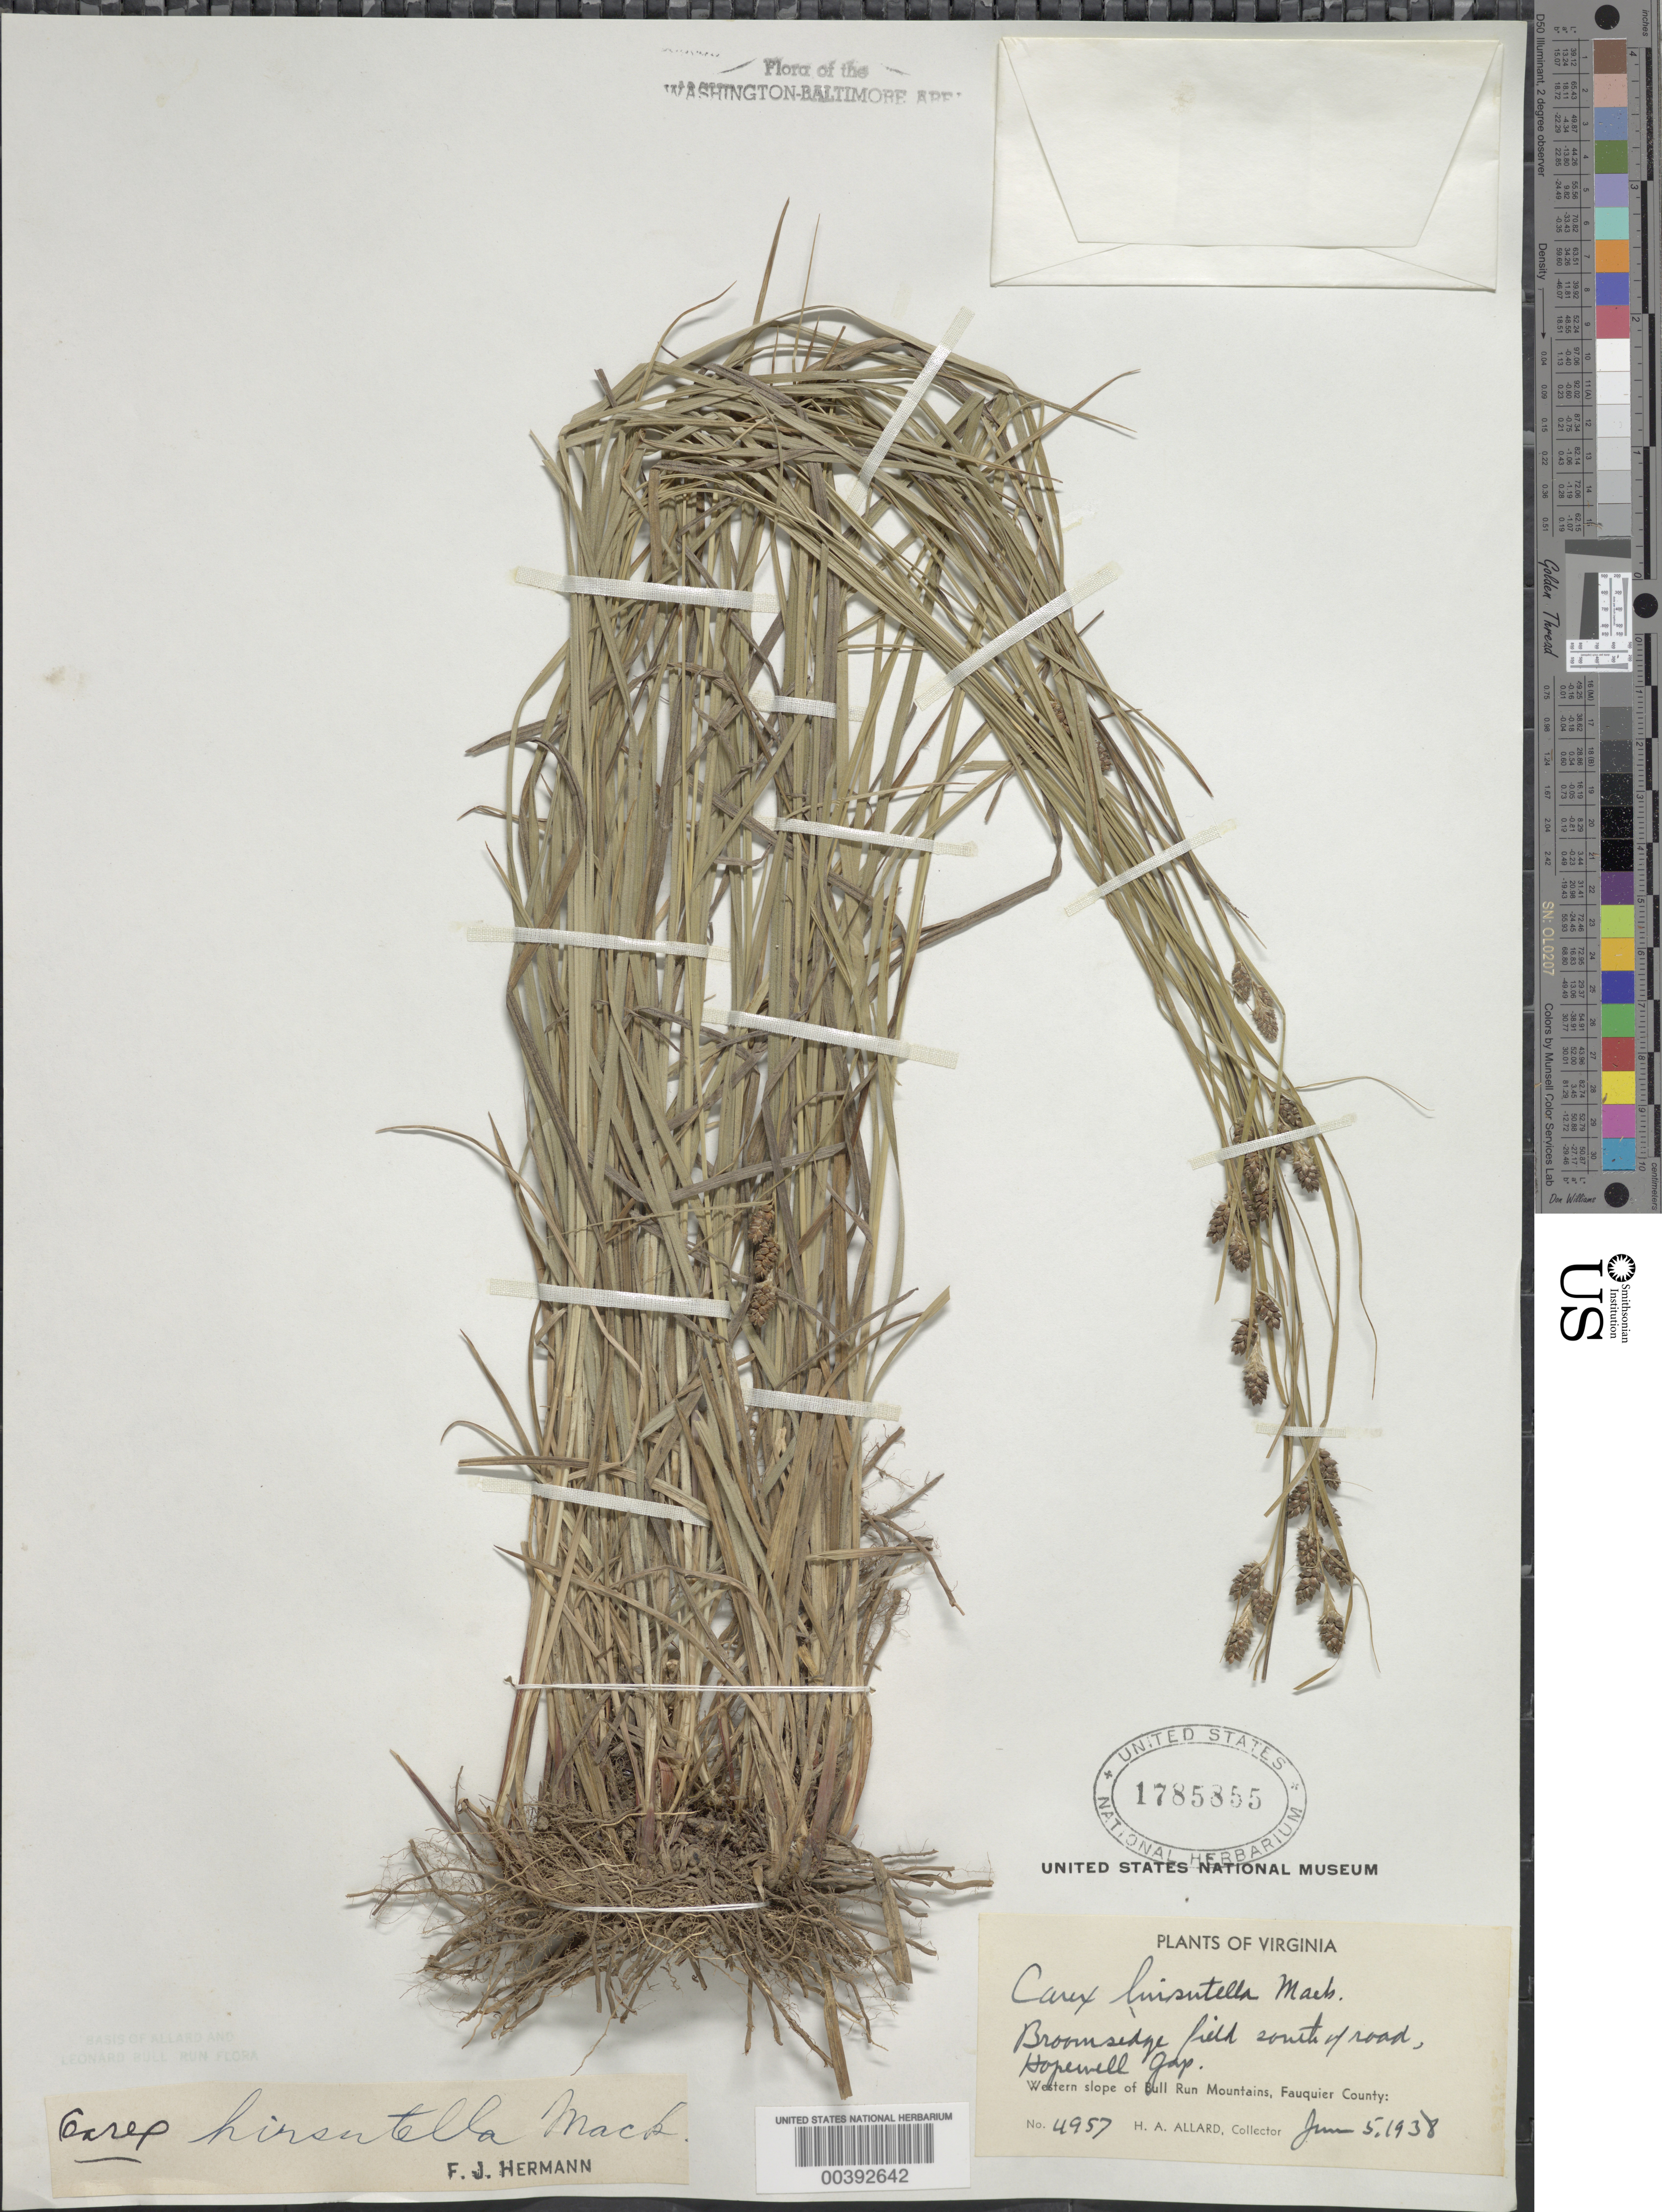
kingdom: Plantae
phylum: Tracheophyta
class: Liliopsida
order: Poales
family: Cyperaceae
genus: Carex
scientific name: Carex hirsutella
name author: Mack.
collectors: H. A. Allard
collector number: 4957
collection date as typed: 05 Jun 1938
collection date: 1938-06-05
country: United States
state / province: Virginia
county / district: Fauquier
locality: Hopewell Gap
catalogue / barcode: US 1785855